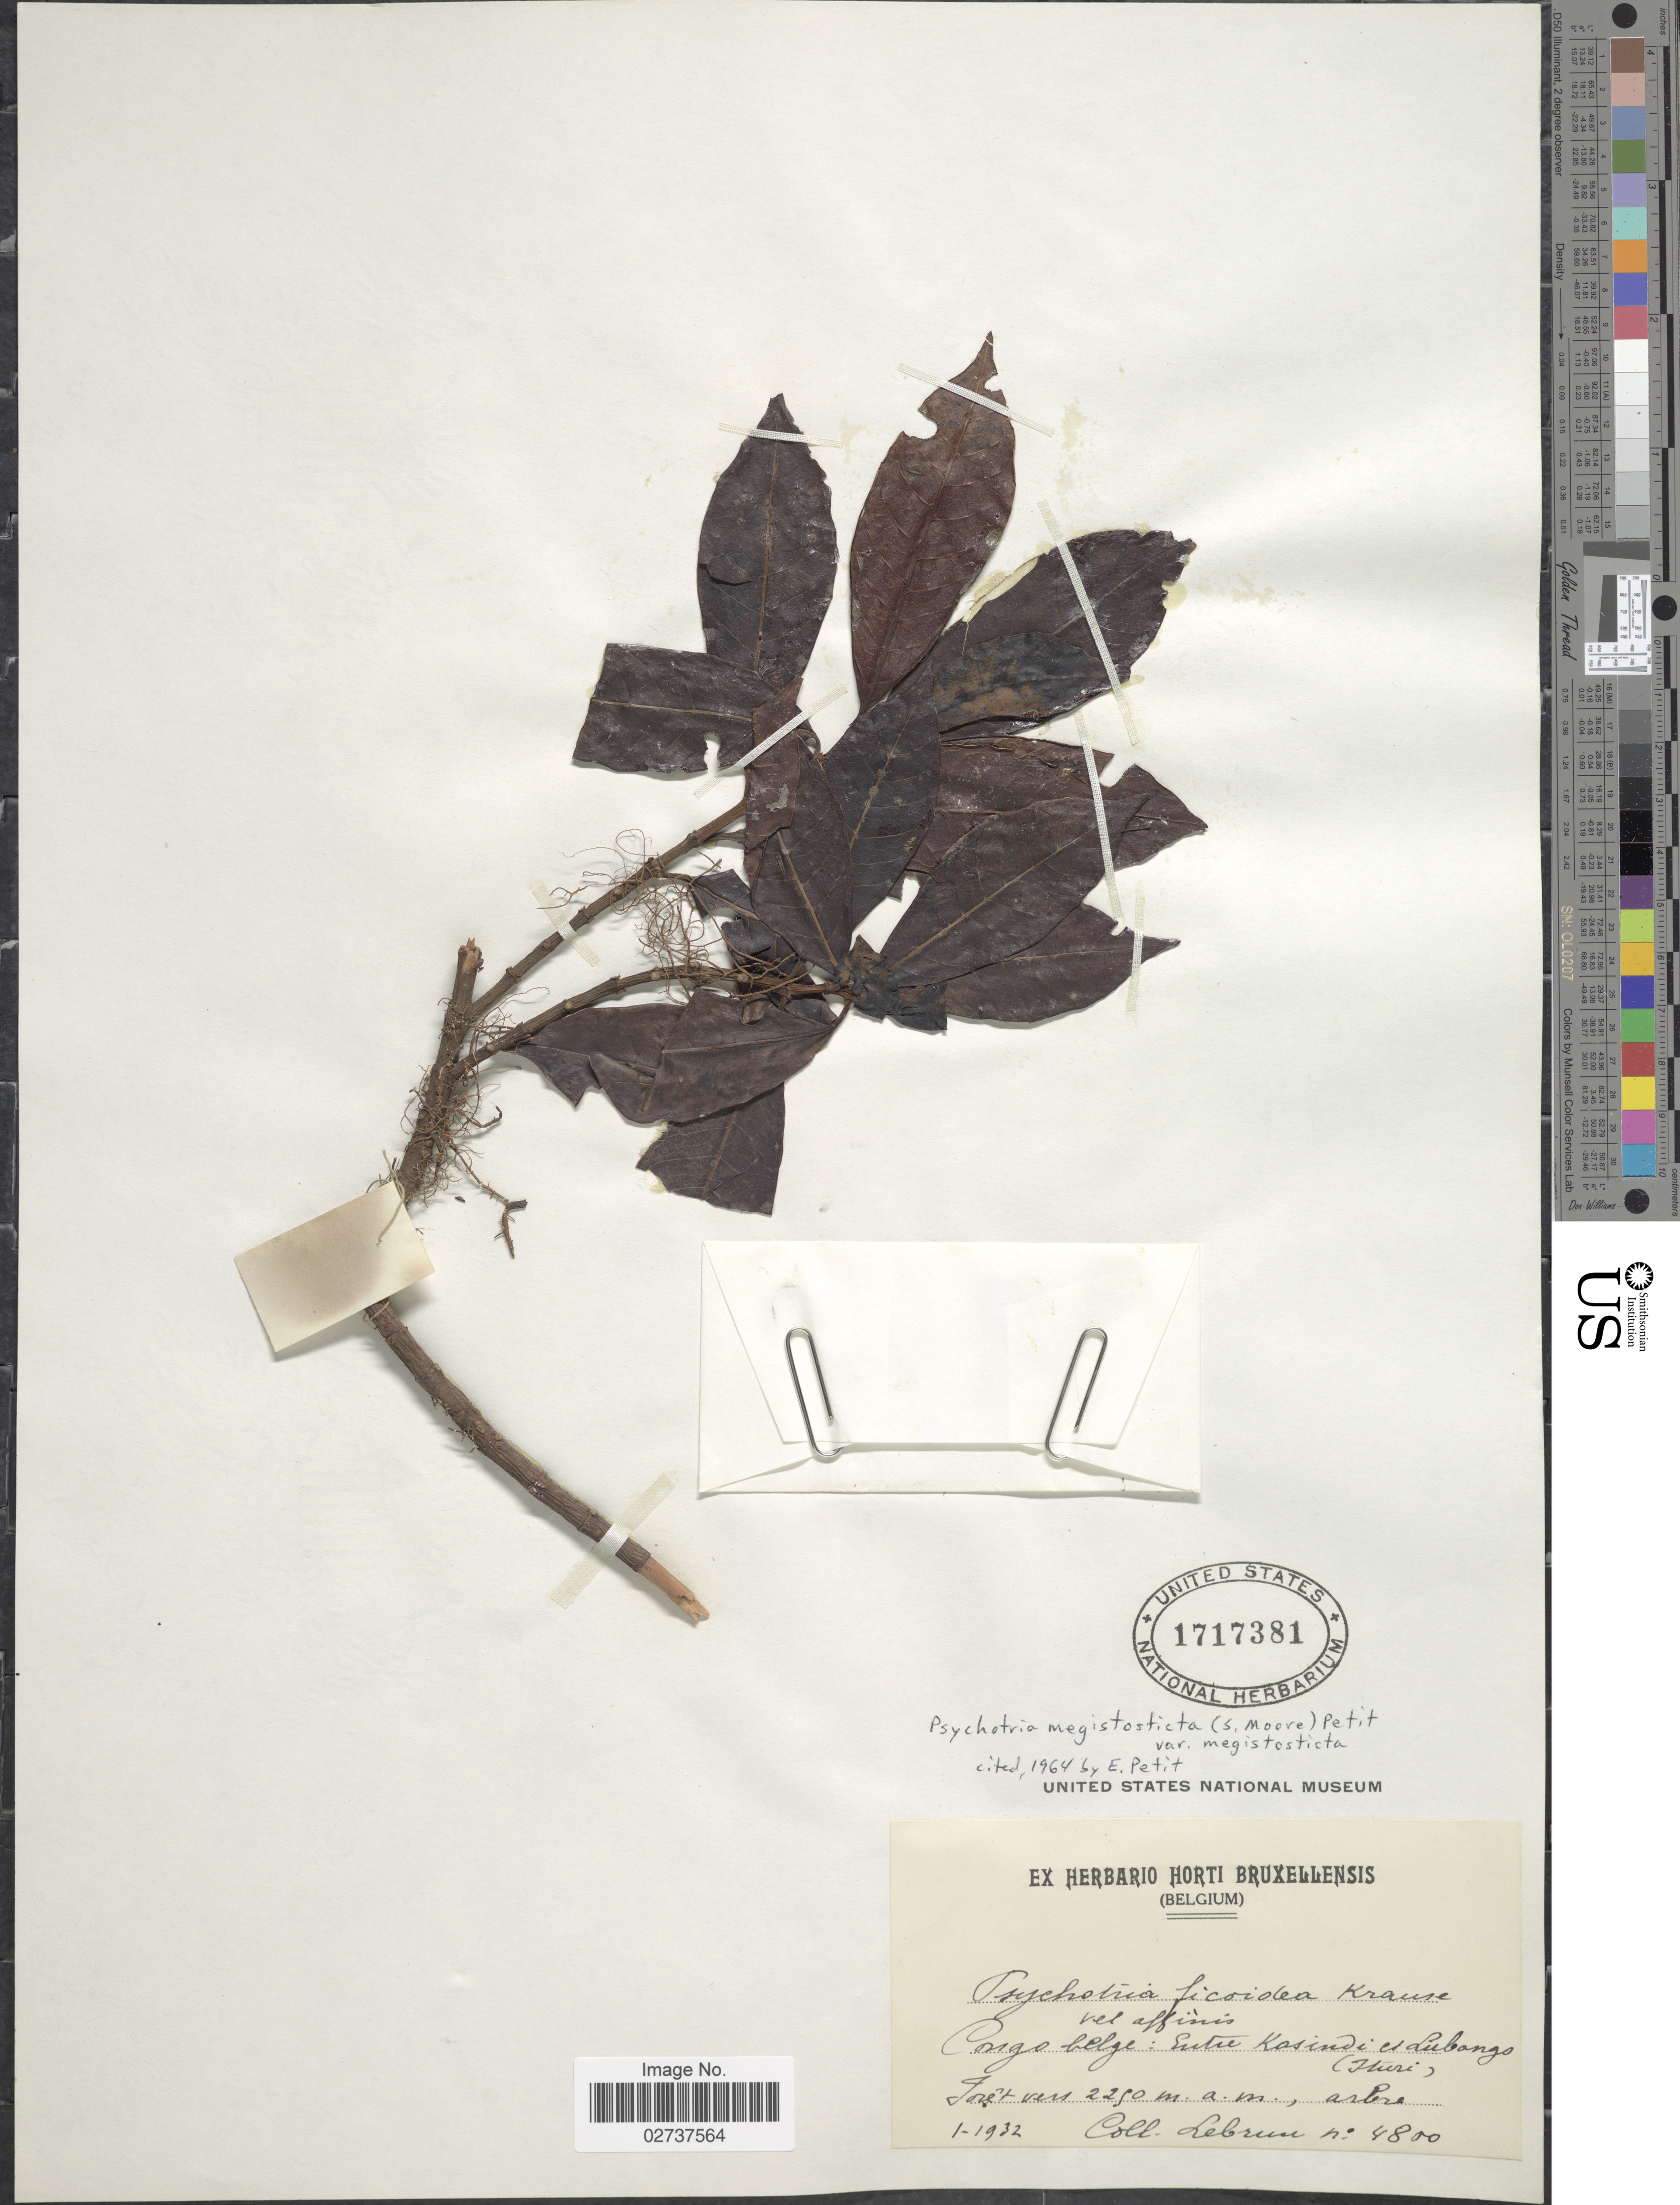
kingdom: Plantae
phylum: Tracheophyta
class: Magnoliopsida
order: Gentianales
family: Rubiaceae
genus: Psychotria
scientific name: Psychotria megistosticta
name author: (S. Moore) E.M.A. Petit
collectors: J.A. Lebrun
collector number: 4800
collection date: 1932-01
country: Congo, Democratic Republic of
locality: Congo Belge: Entre Kasindi et Lubango (Ituri).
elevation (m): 2250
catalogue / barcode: US 1717381